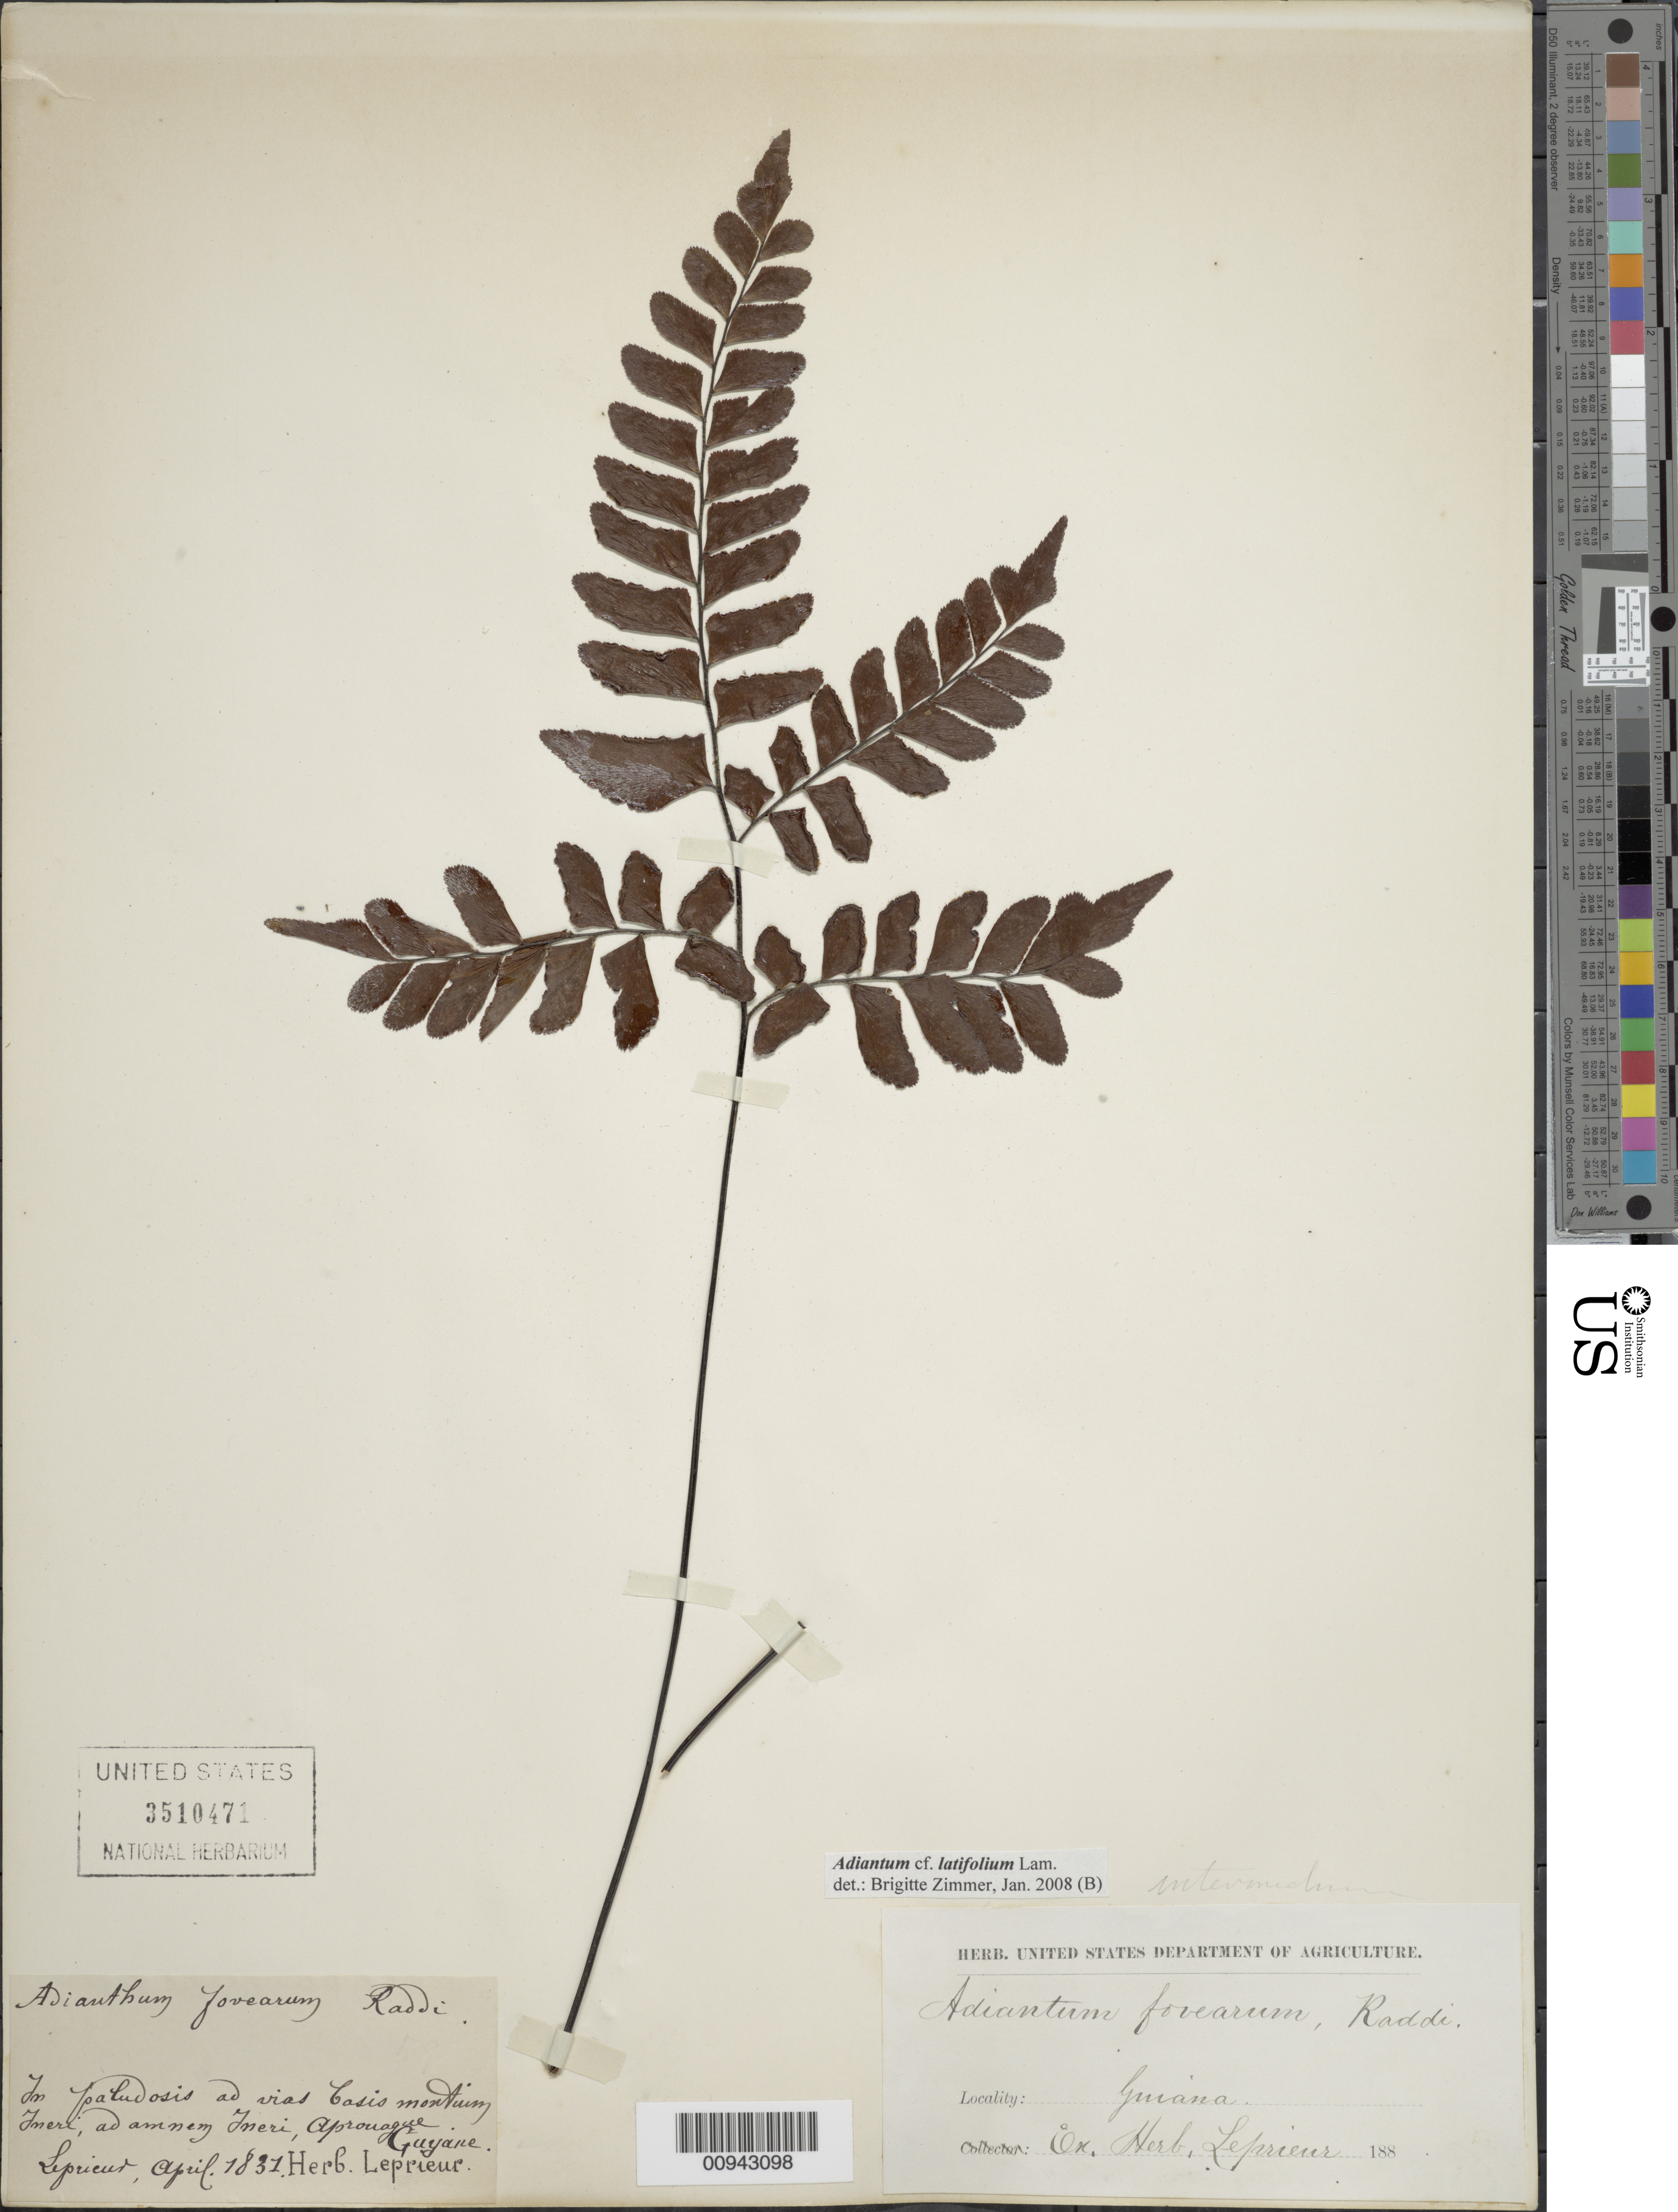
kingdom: Plantae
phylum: Tracheophyta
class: Polypodiopsida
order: Polypodiales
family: Pteridaceae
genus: Adiantum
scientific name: Adiantum latifolium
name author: Lam.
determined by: Zimmer, B.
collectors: F. M. R. Leprieur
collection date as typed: April 1831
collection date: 1831-04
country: French Guiana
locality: In paludosis ad vias casis montinum Imeri, ad amnem Ineri, Aprouague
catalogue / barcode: US 3510471